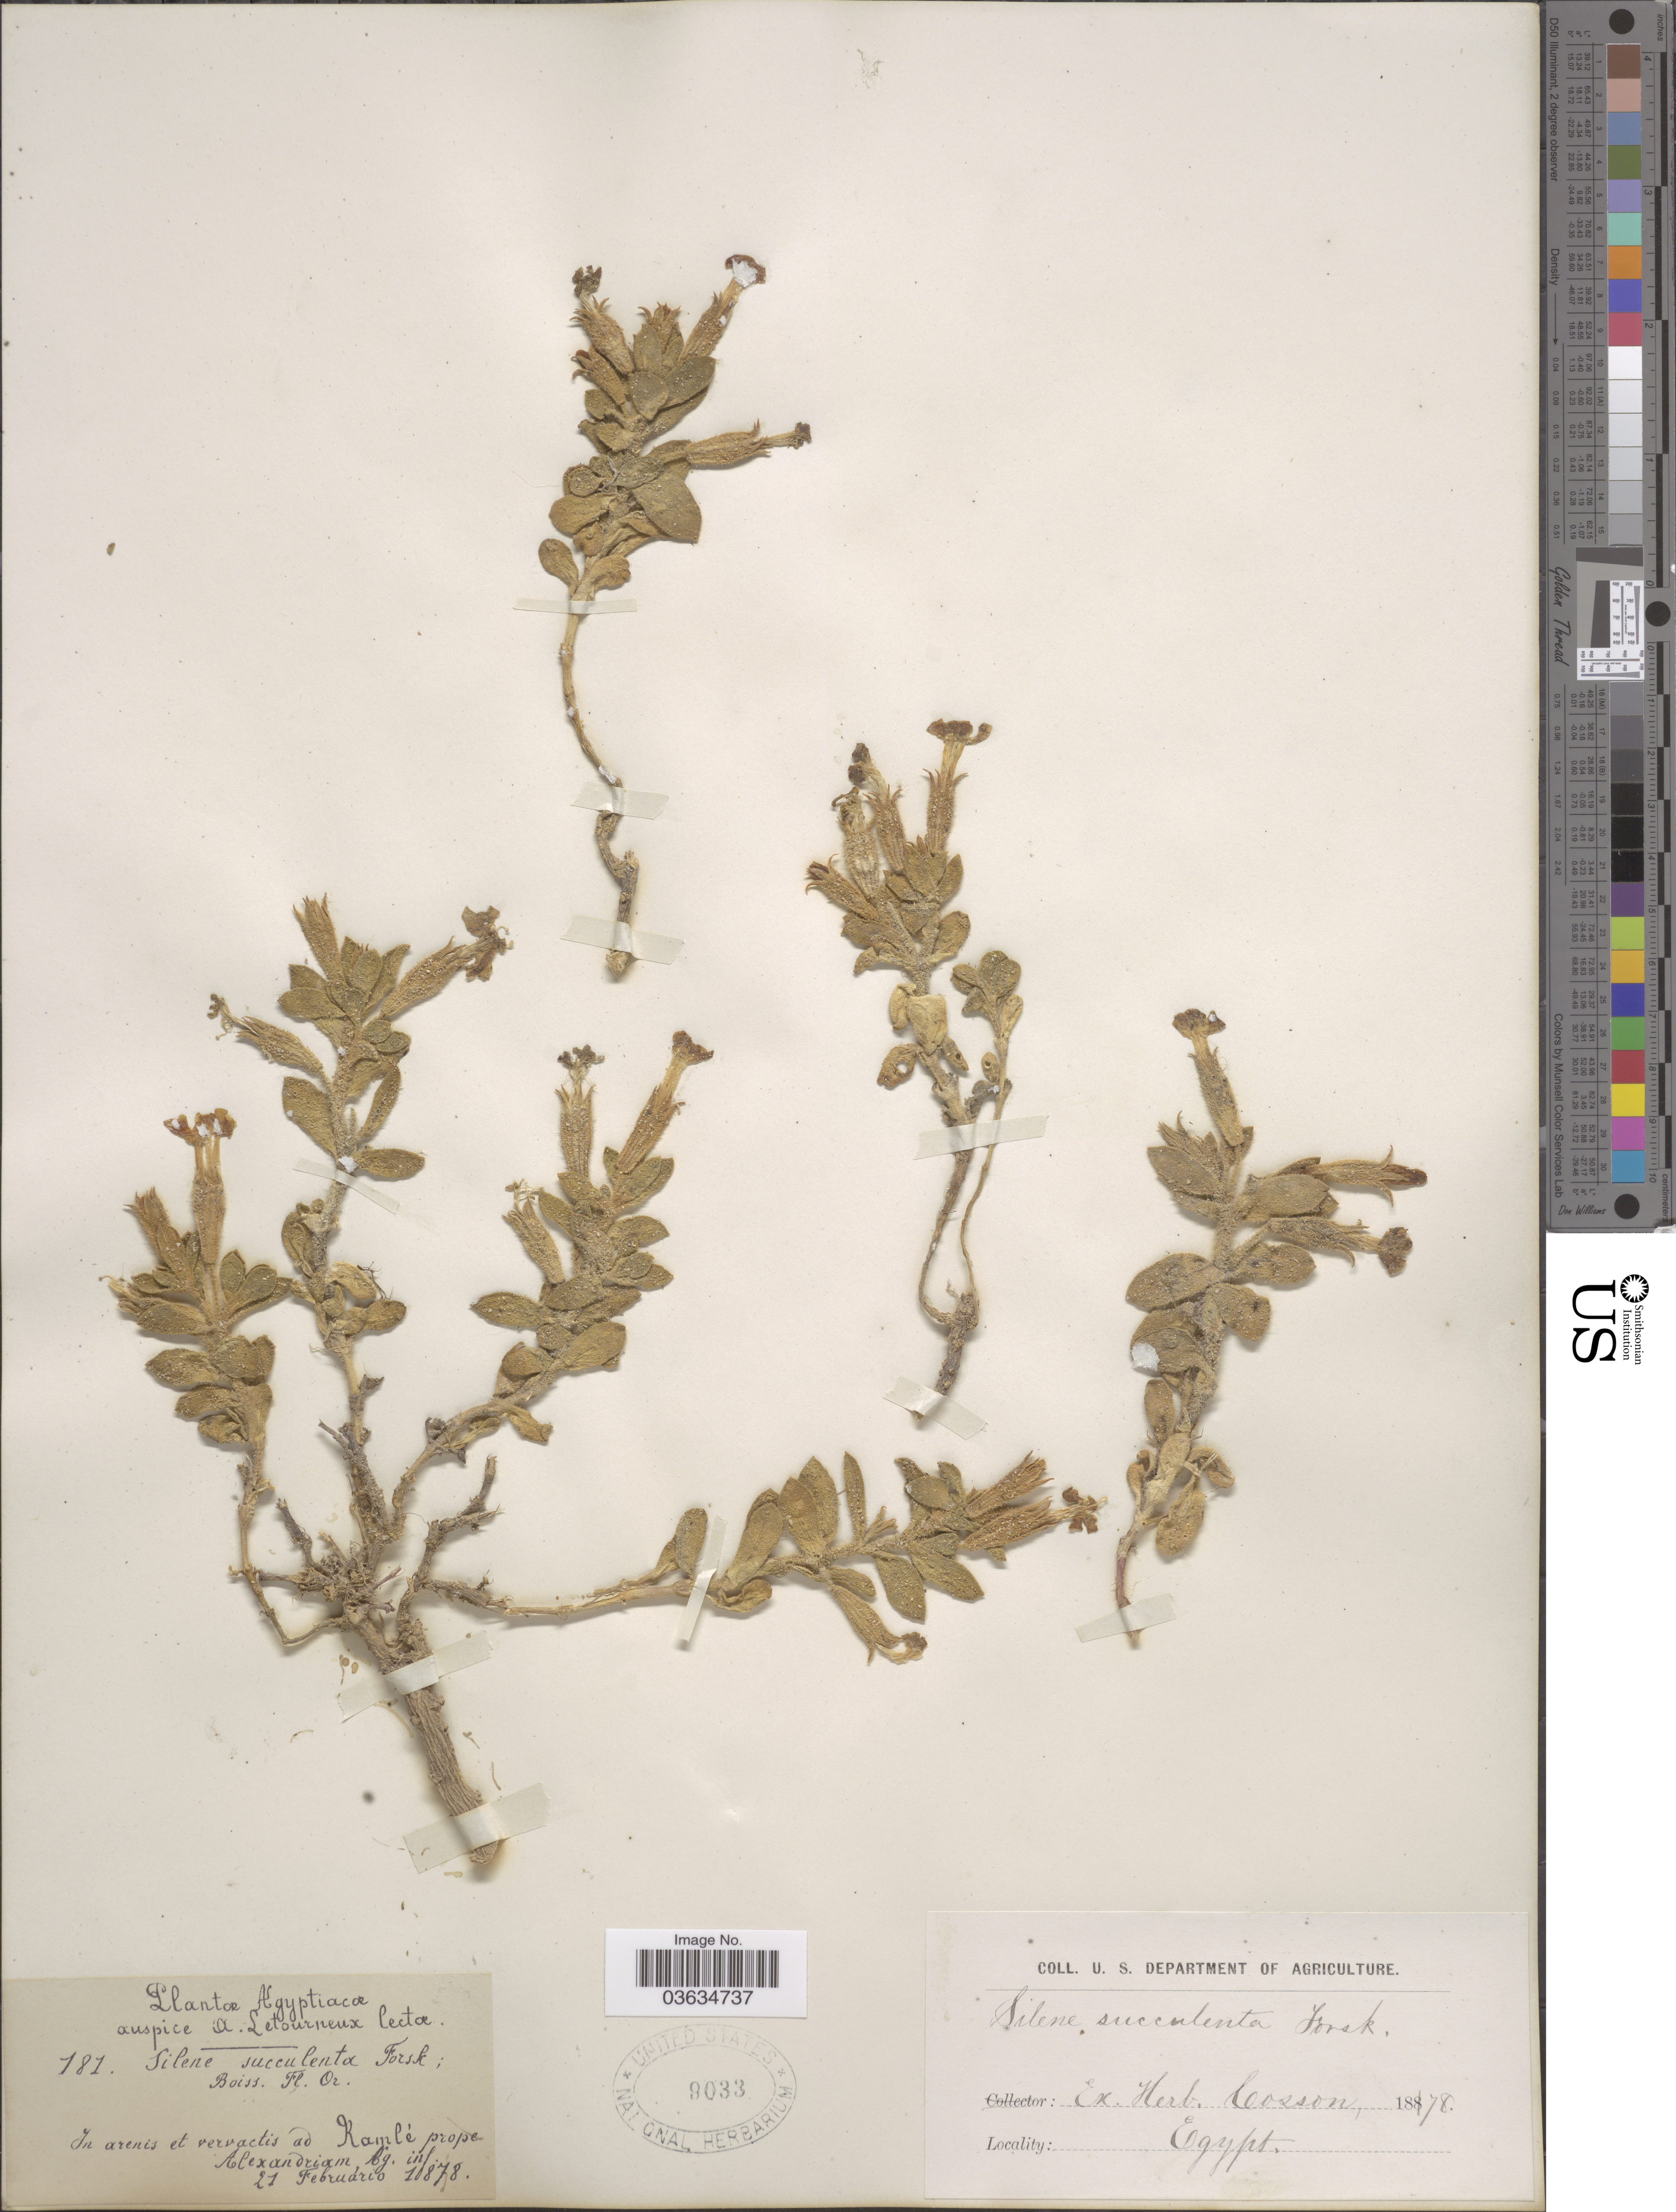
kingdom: Plantae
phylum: Tracheophyta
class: Magnoliopsida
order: Caryophyllales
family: Caryophyllaceae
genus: Silene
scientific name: Silene succulenta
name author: Forssk.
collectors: A. Letourneux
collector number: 181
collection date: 1878-02-21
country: Egypt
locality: Agyptiacæ. In arenis et vervactis ad Kamlé prope Alexandriam, Ag. inf.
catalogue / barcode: US 9033